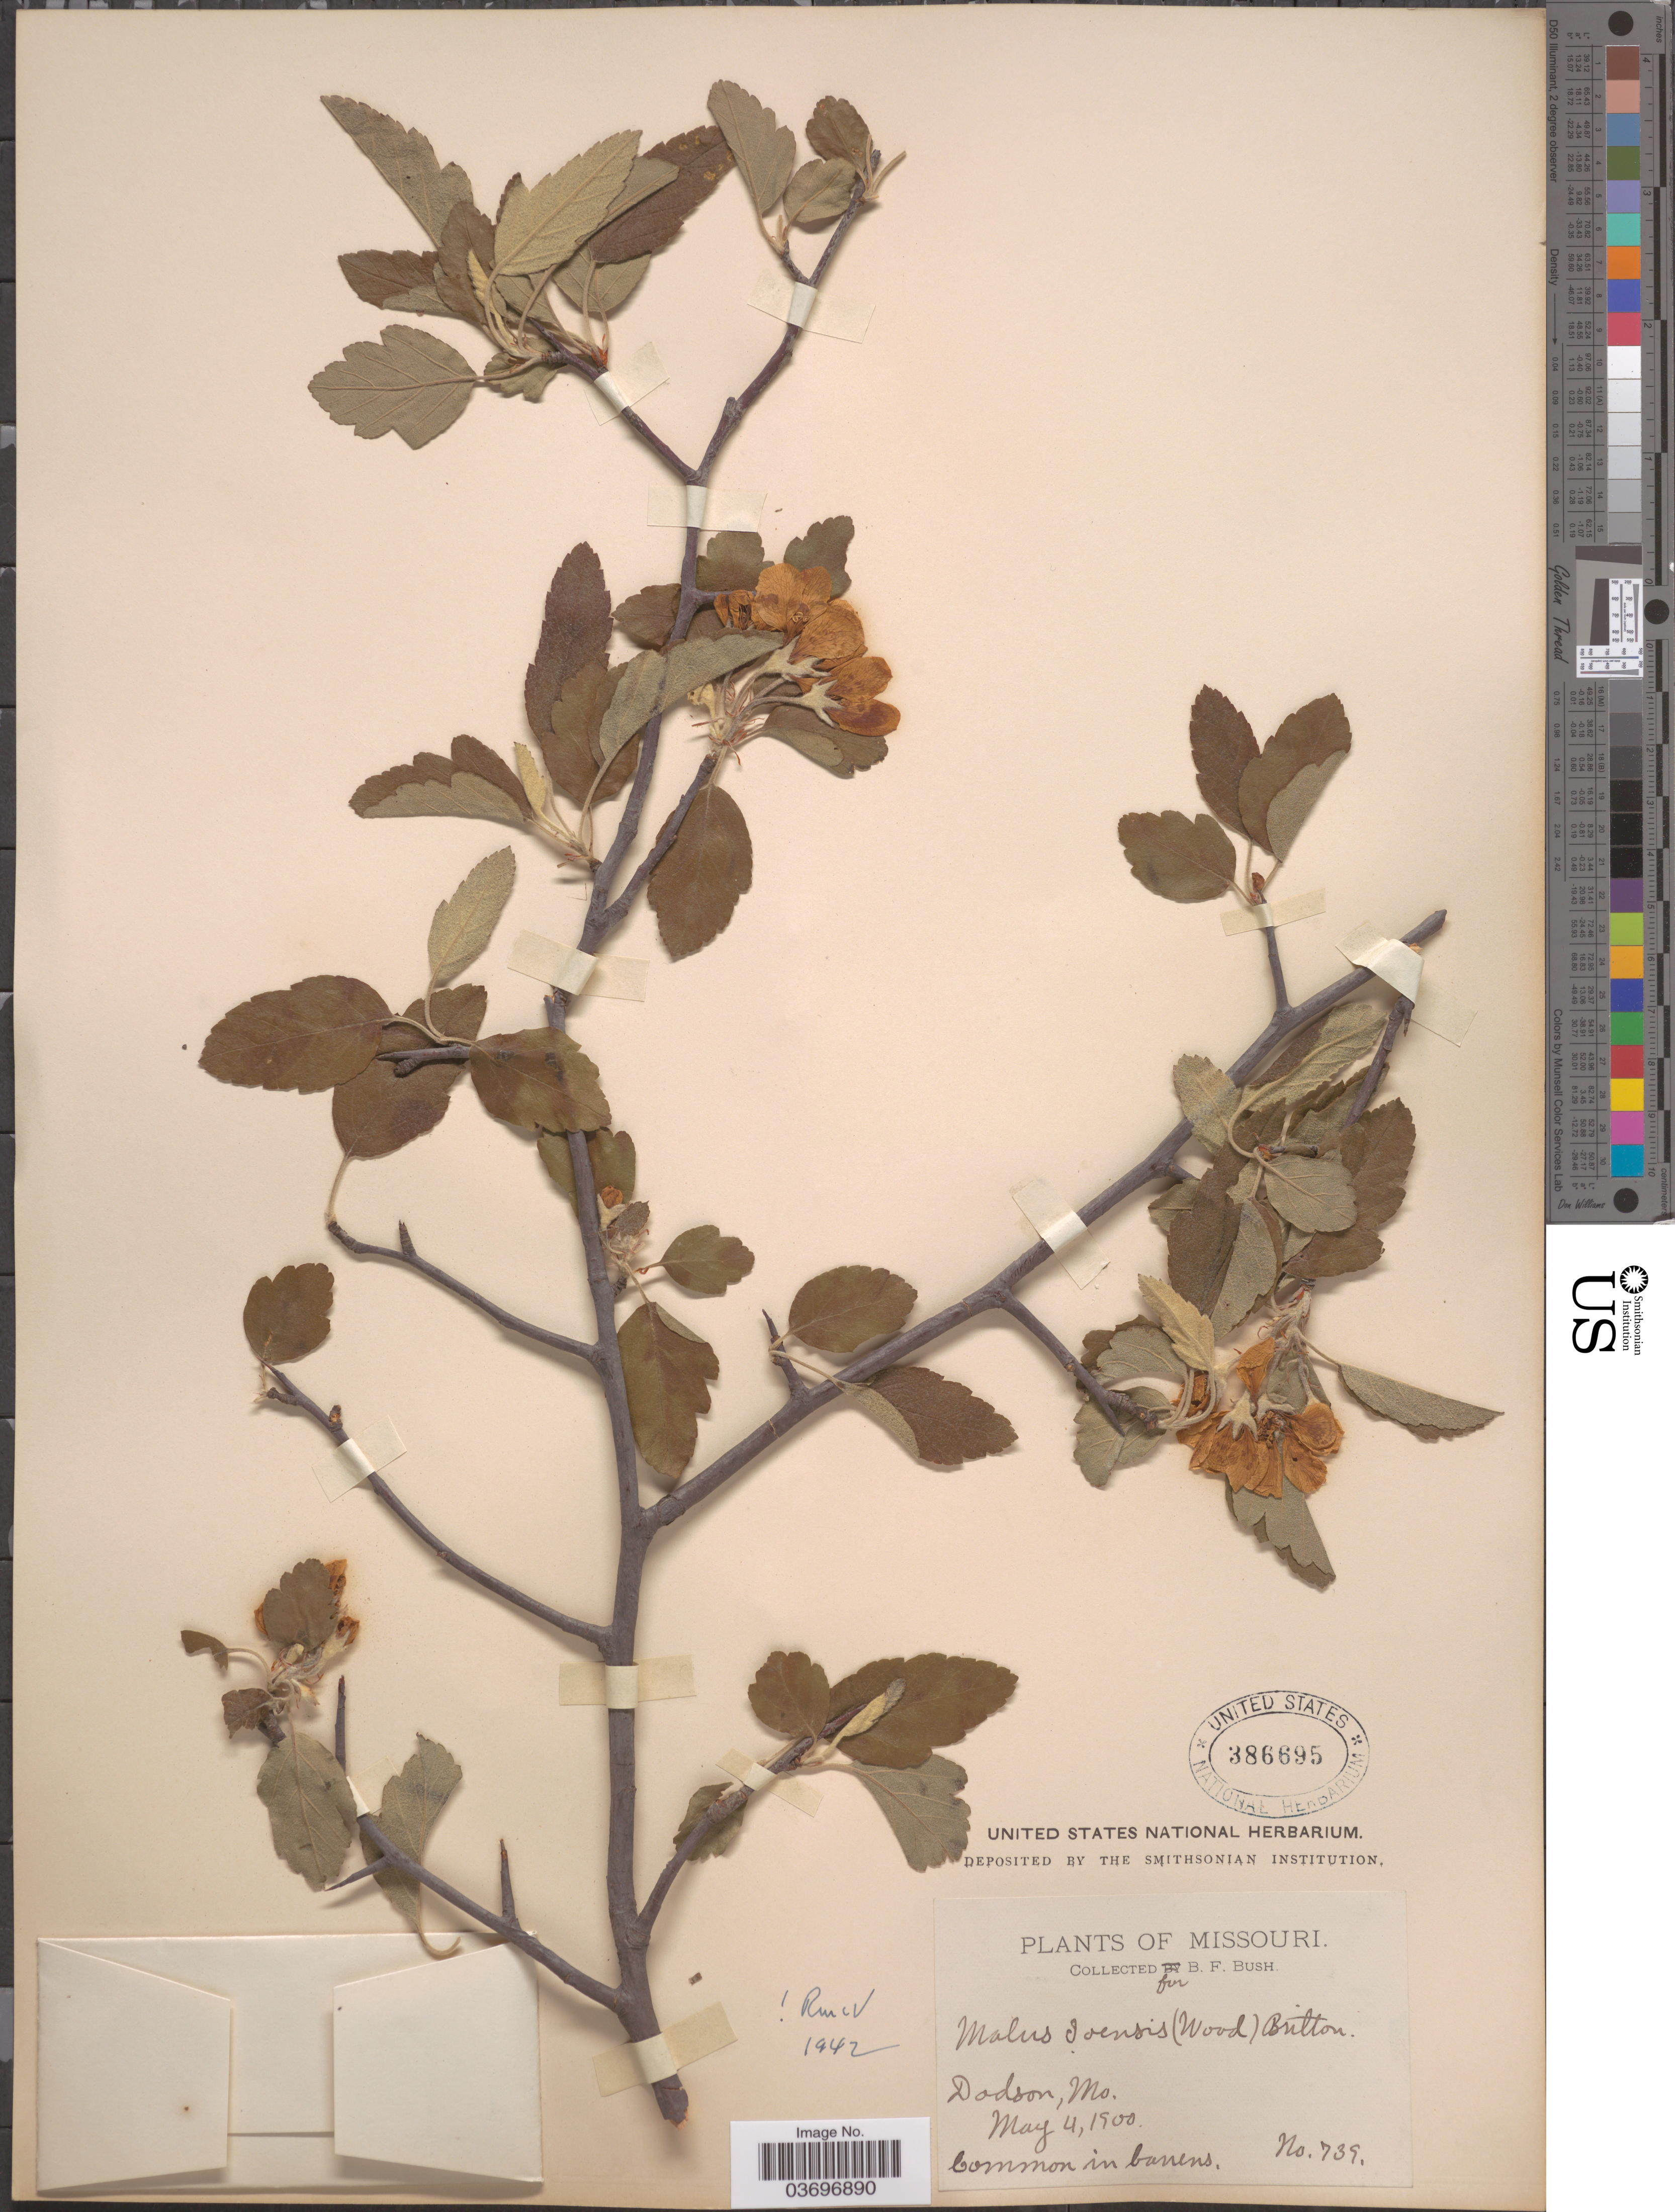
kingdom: Plantae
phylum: Tracheophyta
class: Magnoliopsida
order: Rosales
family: Rosaceae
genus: Malus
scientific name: Malus ioensis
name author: (Alph. Wood) Britton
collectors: B. F. Bush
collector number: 739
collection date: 1900-05-04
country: United States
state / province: Missouri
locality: Dodson.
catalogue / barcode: US 386695